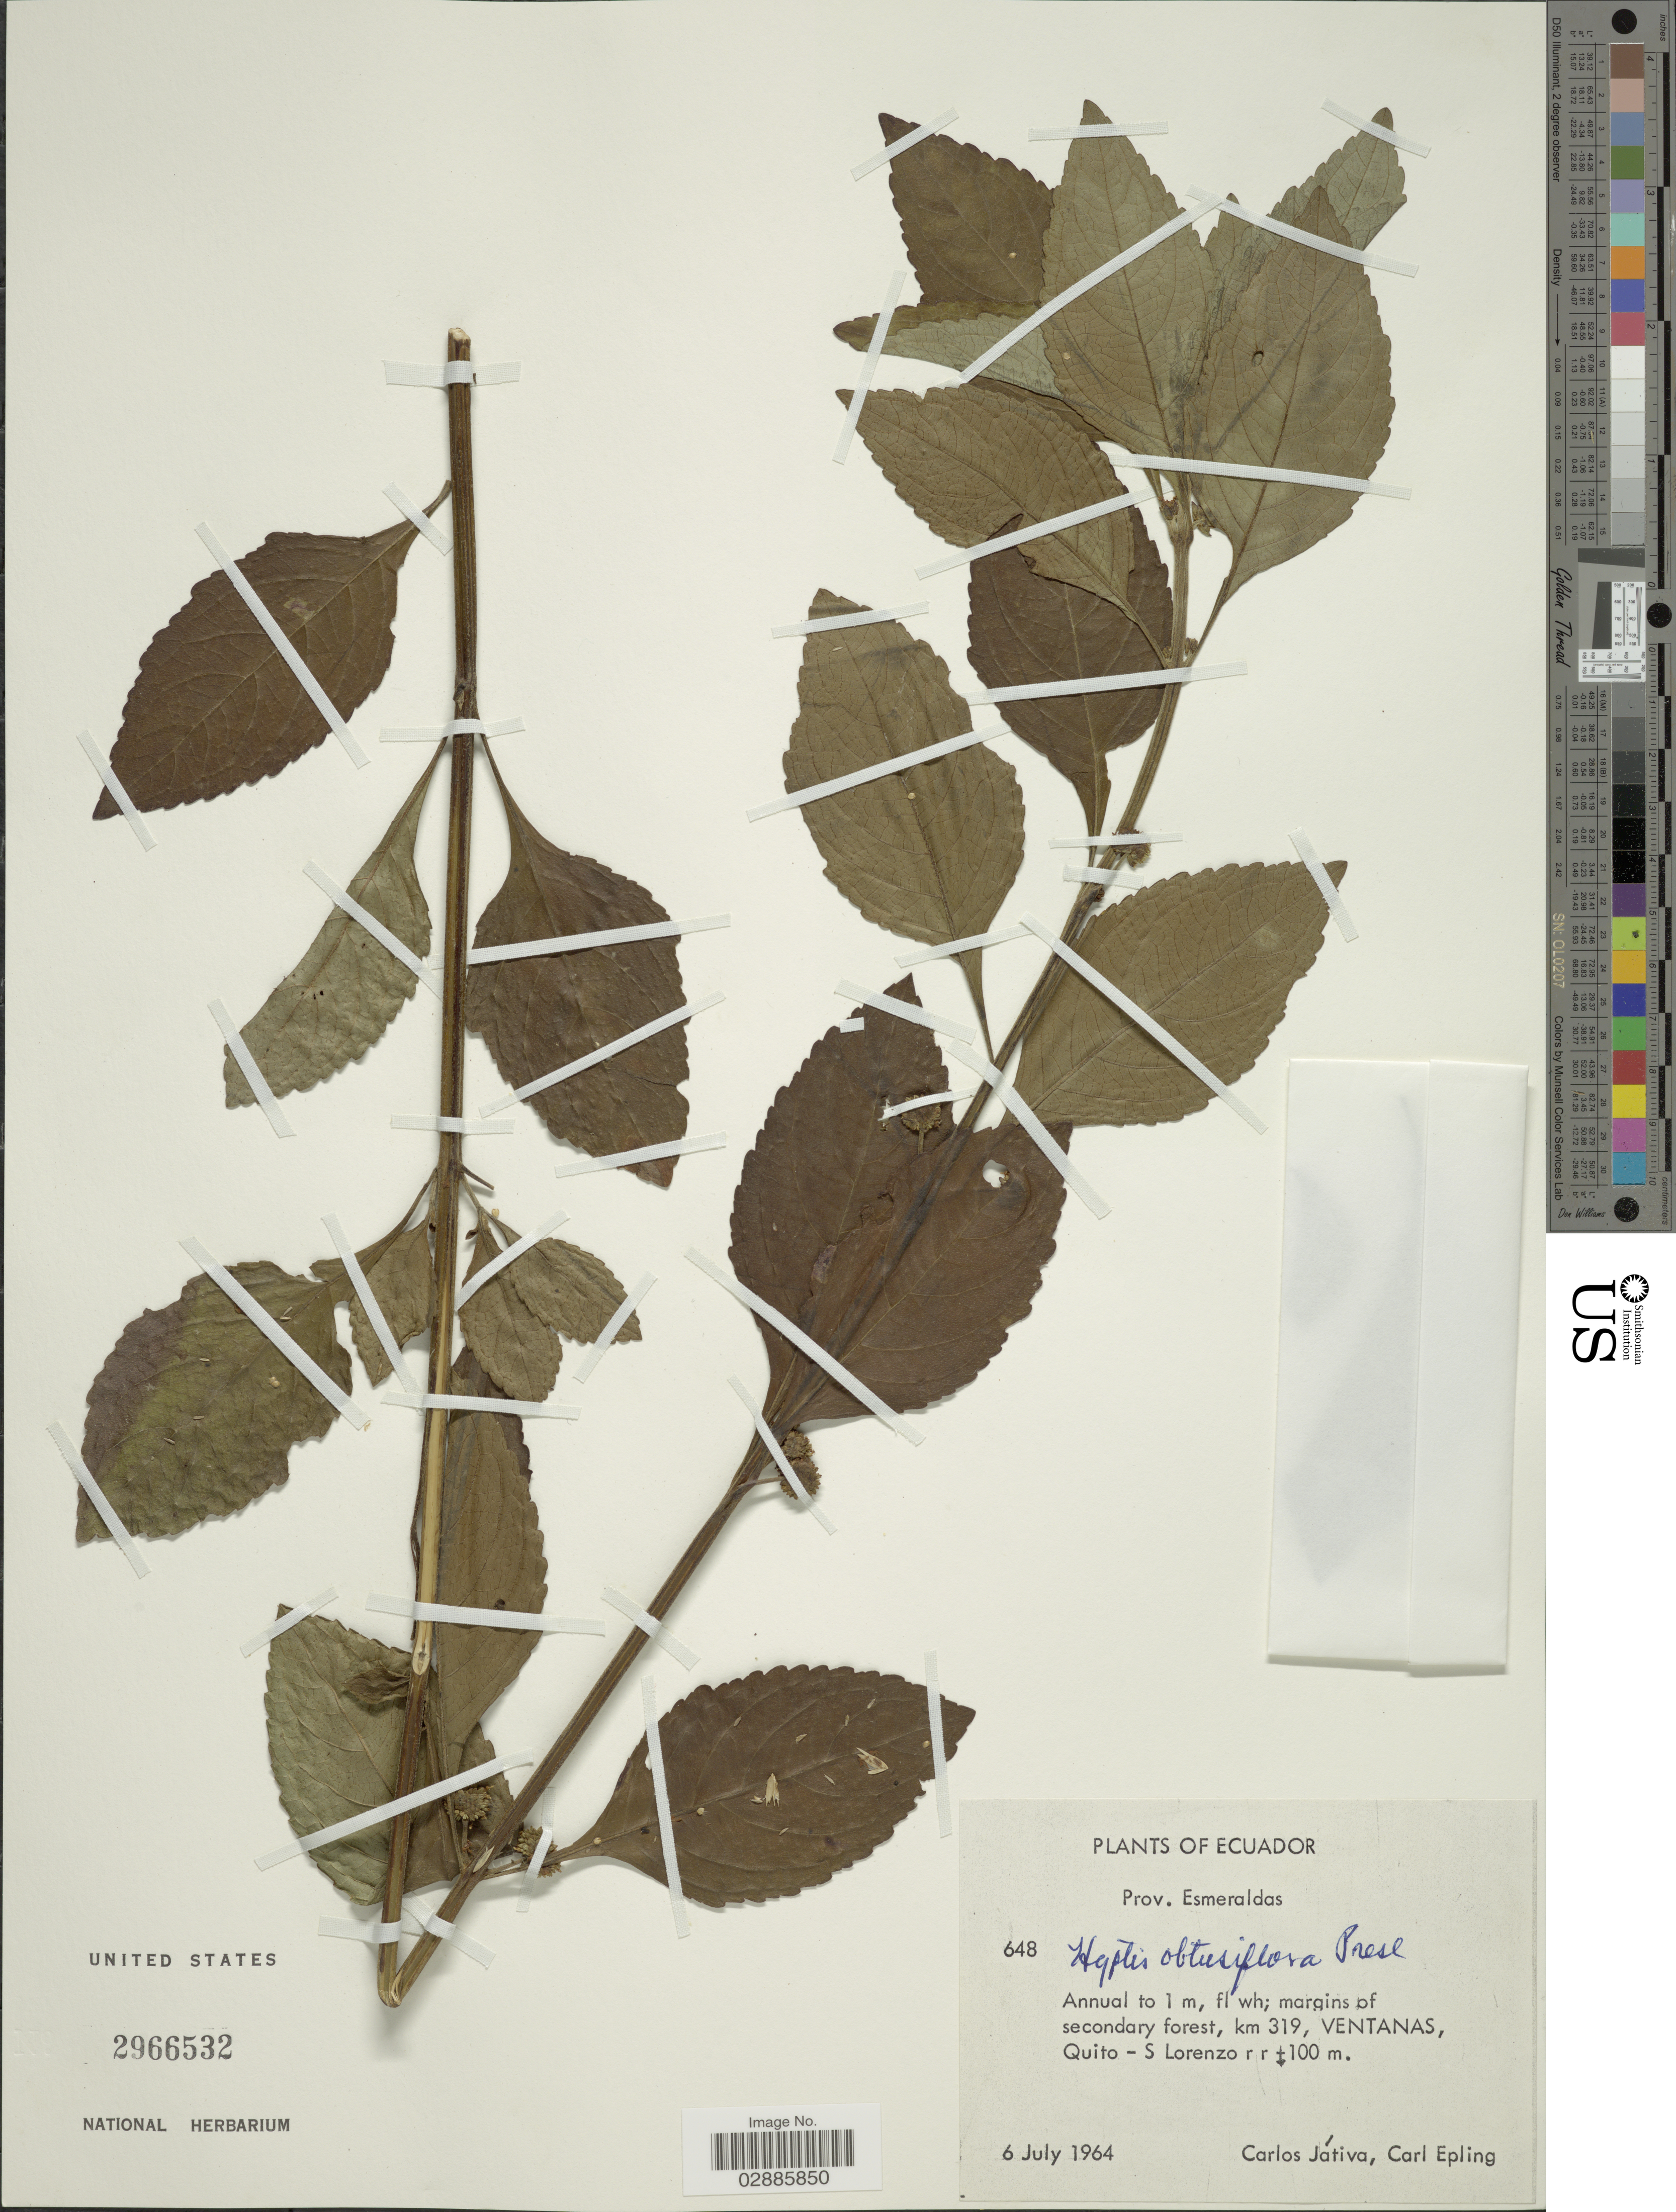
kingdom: Plantae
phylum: Tracheophyta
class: Magnoliopsida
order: Lamiales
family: Lamiaceae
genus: Hyptis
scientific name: Hyptis obtusiflora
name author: C. Presl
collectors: C. D. Játiva & C. C. Epling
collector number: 648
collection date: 1964-07-06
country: Ecuador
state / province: Esmeraldas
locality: Km 319, Ventanas, Quito - S Lorenzo r r.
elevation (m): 100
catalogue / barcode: US 2966532